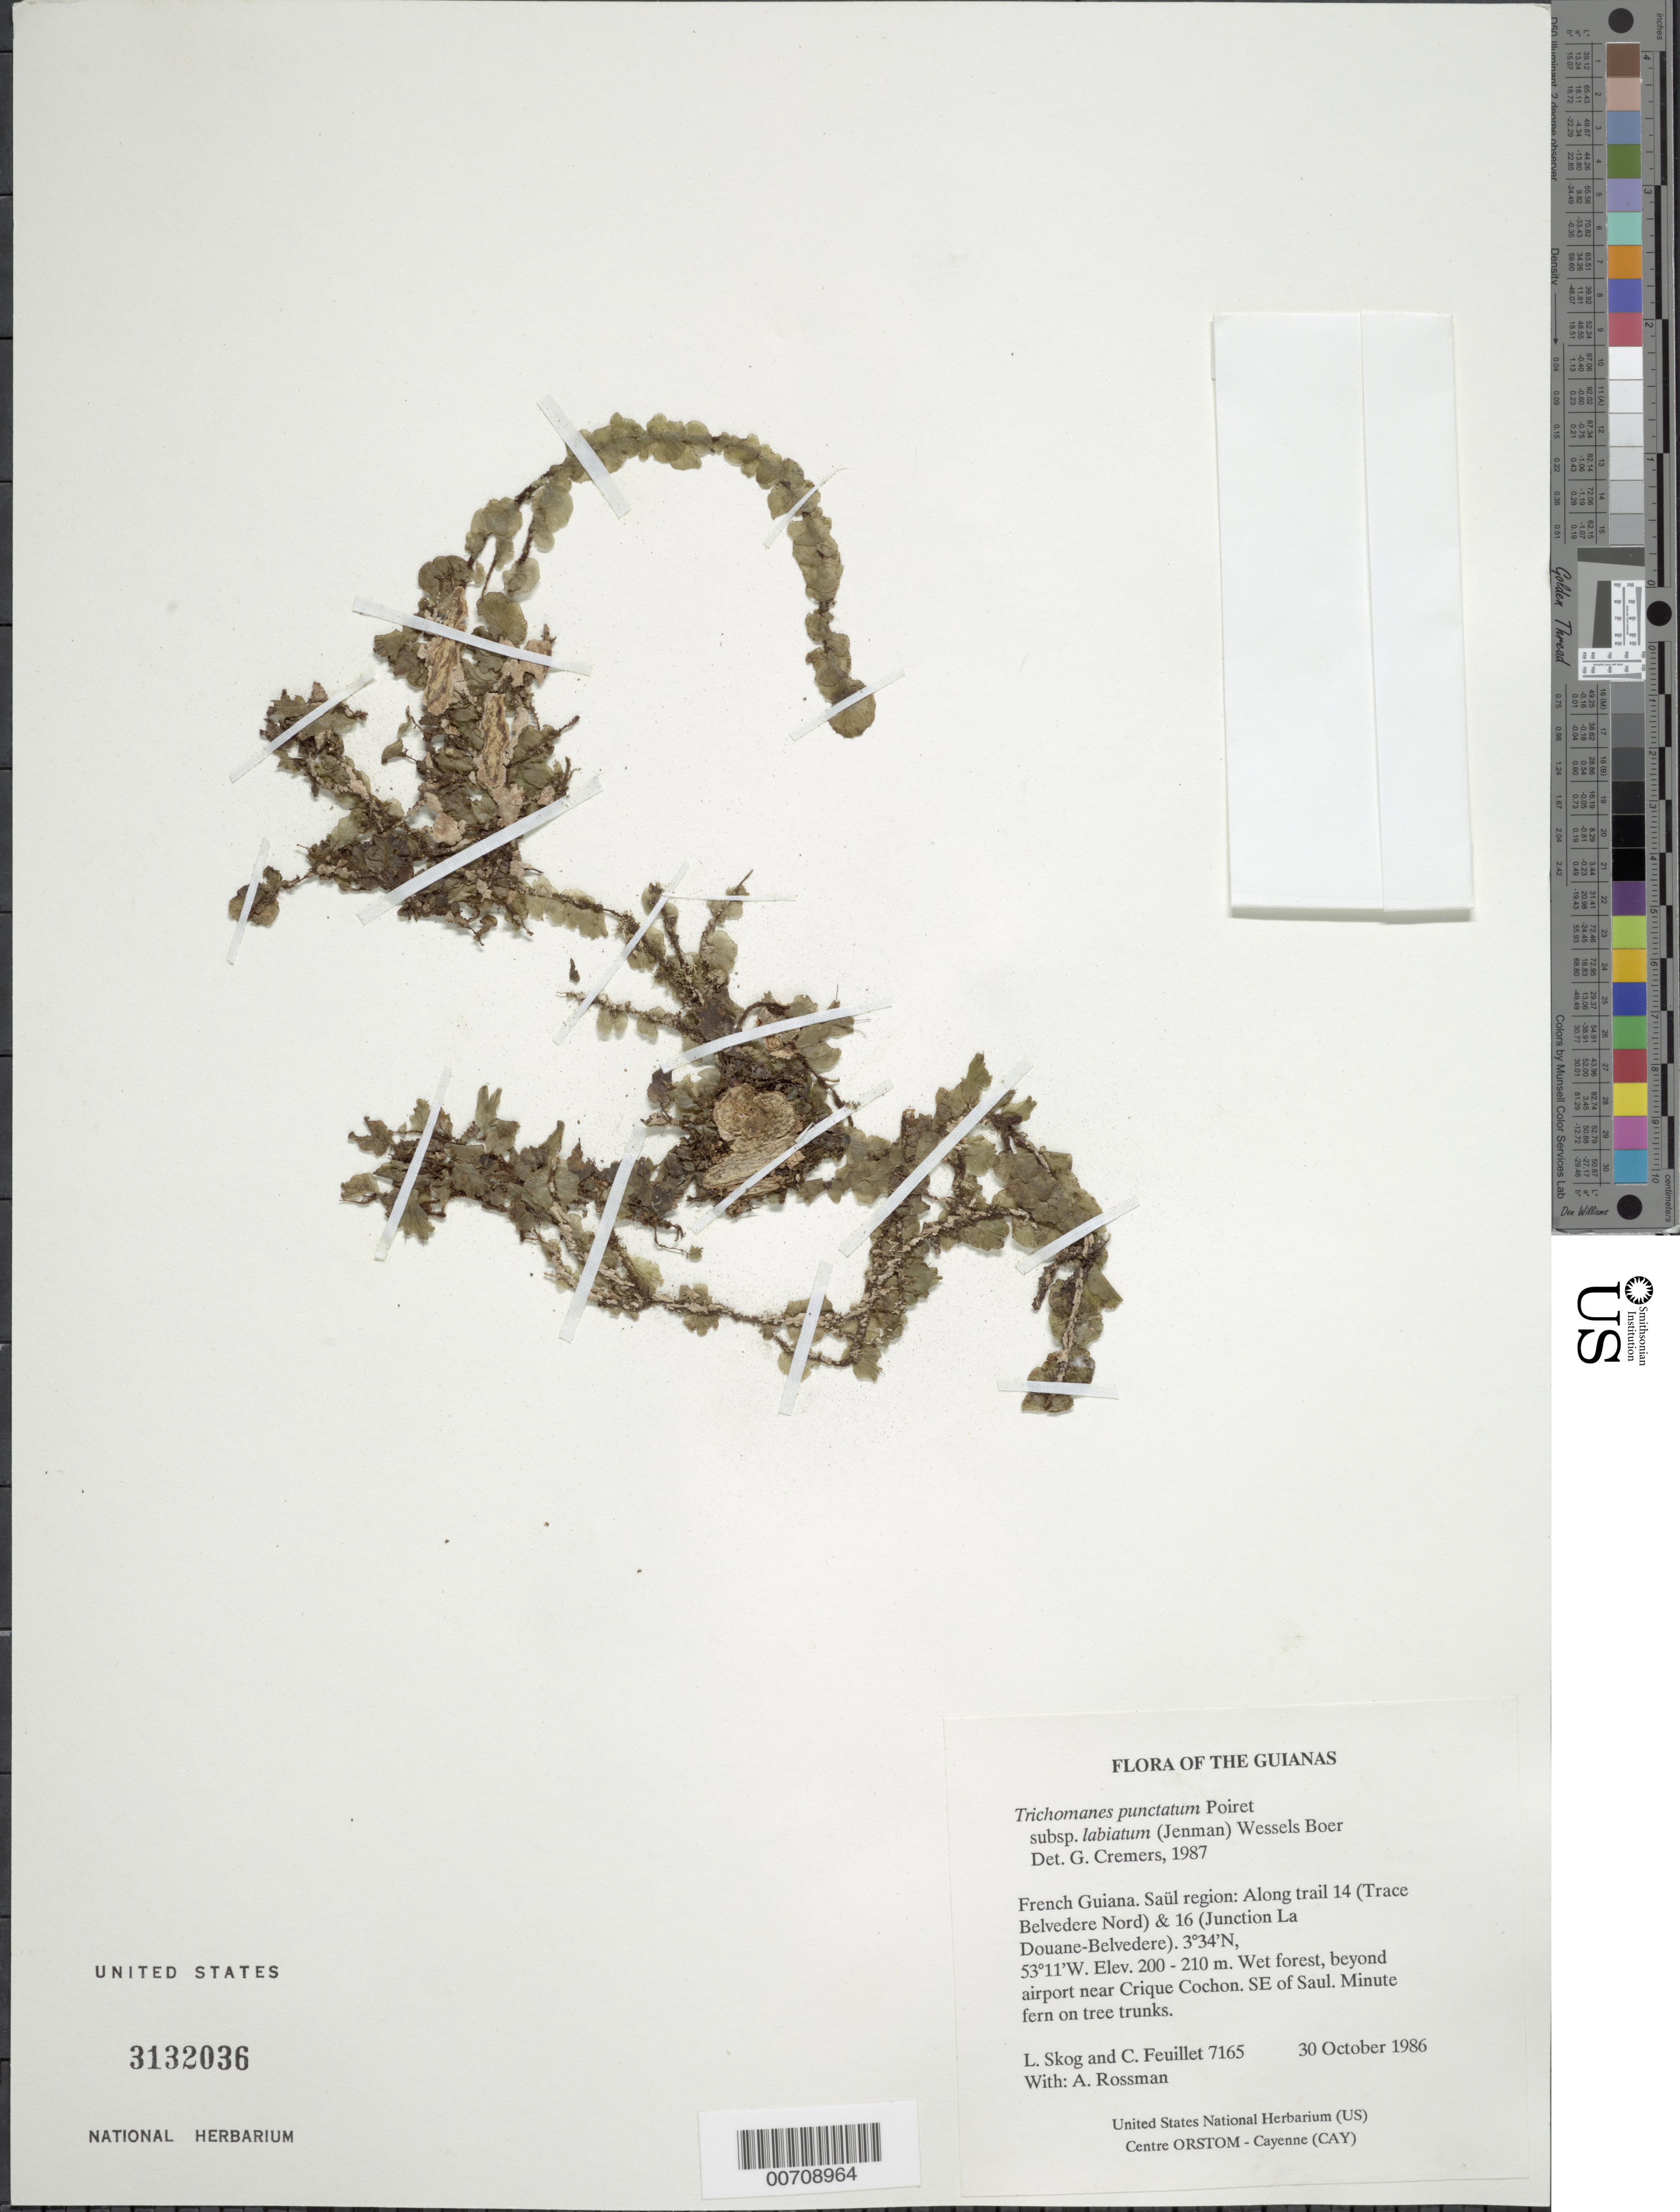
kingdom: Plantae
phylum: Tracheophyta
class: Polypodiopsida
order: Hymenophyllales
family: Hymenophyllaceae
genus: Didymoglossum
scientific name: Didymoglossum punctatum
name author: (Poir.) Desv.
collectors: L. E. Skog, C. Feuillet & A. Rossman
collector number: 7165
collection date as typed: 30 October 1986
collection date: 1986-10-30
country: French Guiana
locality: SE of Saül along trail 14 (Trace Belvedere Nord) & 16 (Junction La Douane-Belvedere)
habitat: Wet forest, beyond airport near Crique Cochon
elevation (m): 200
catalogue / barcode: US 3132036